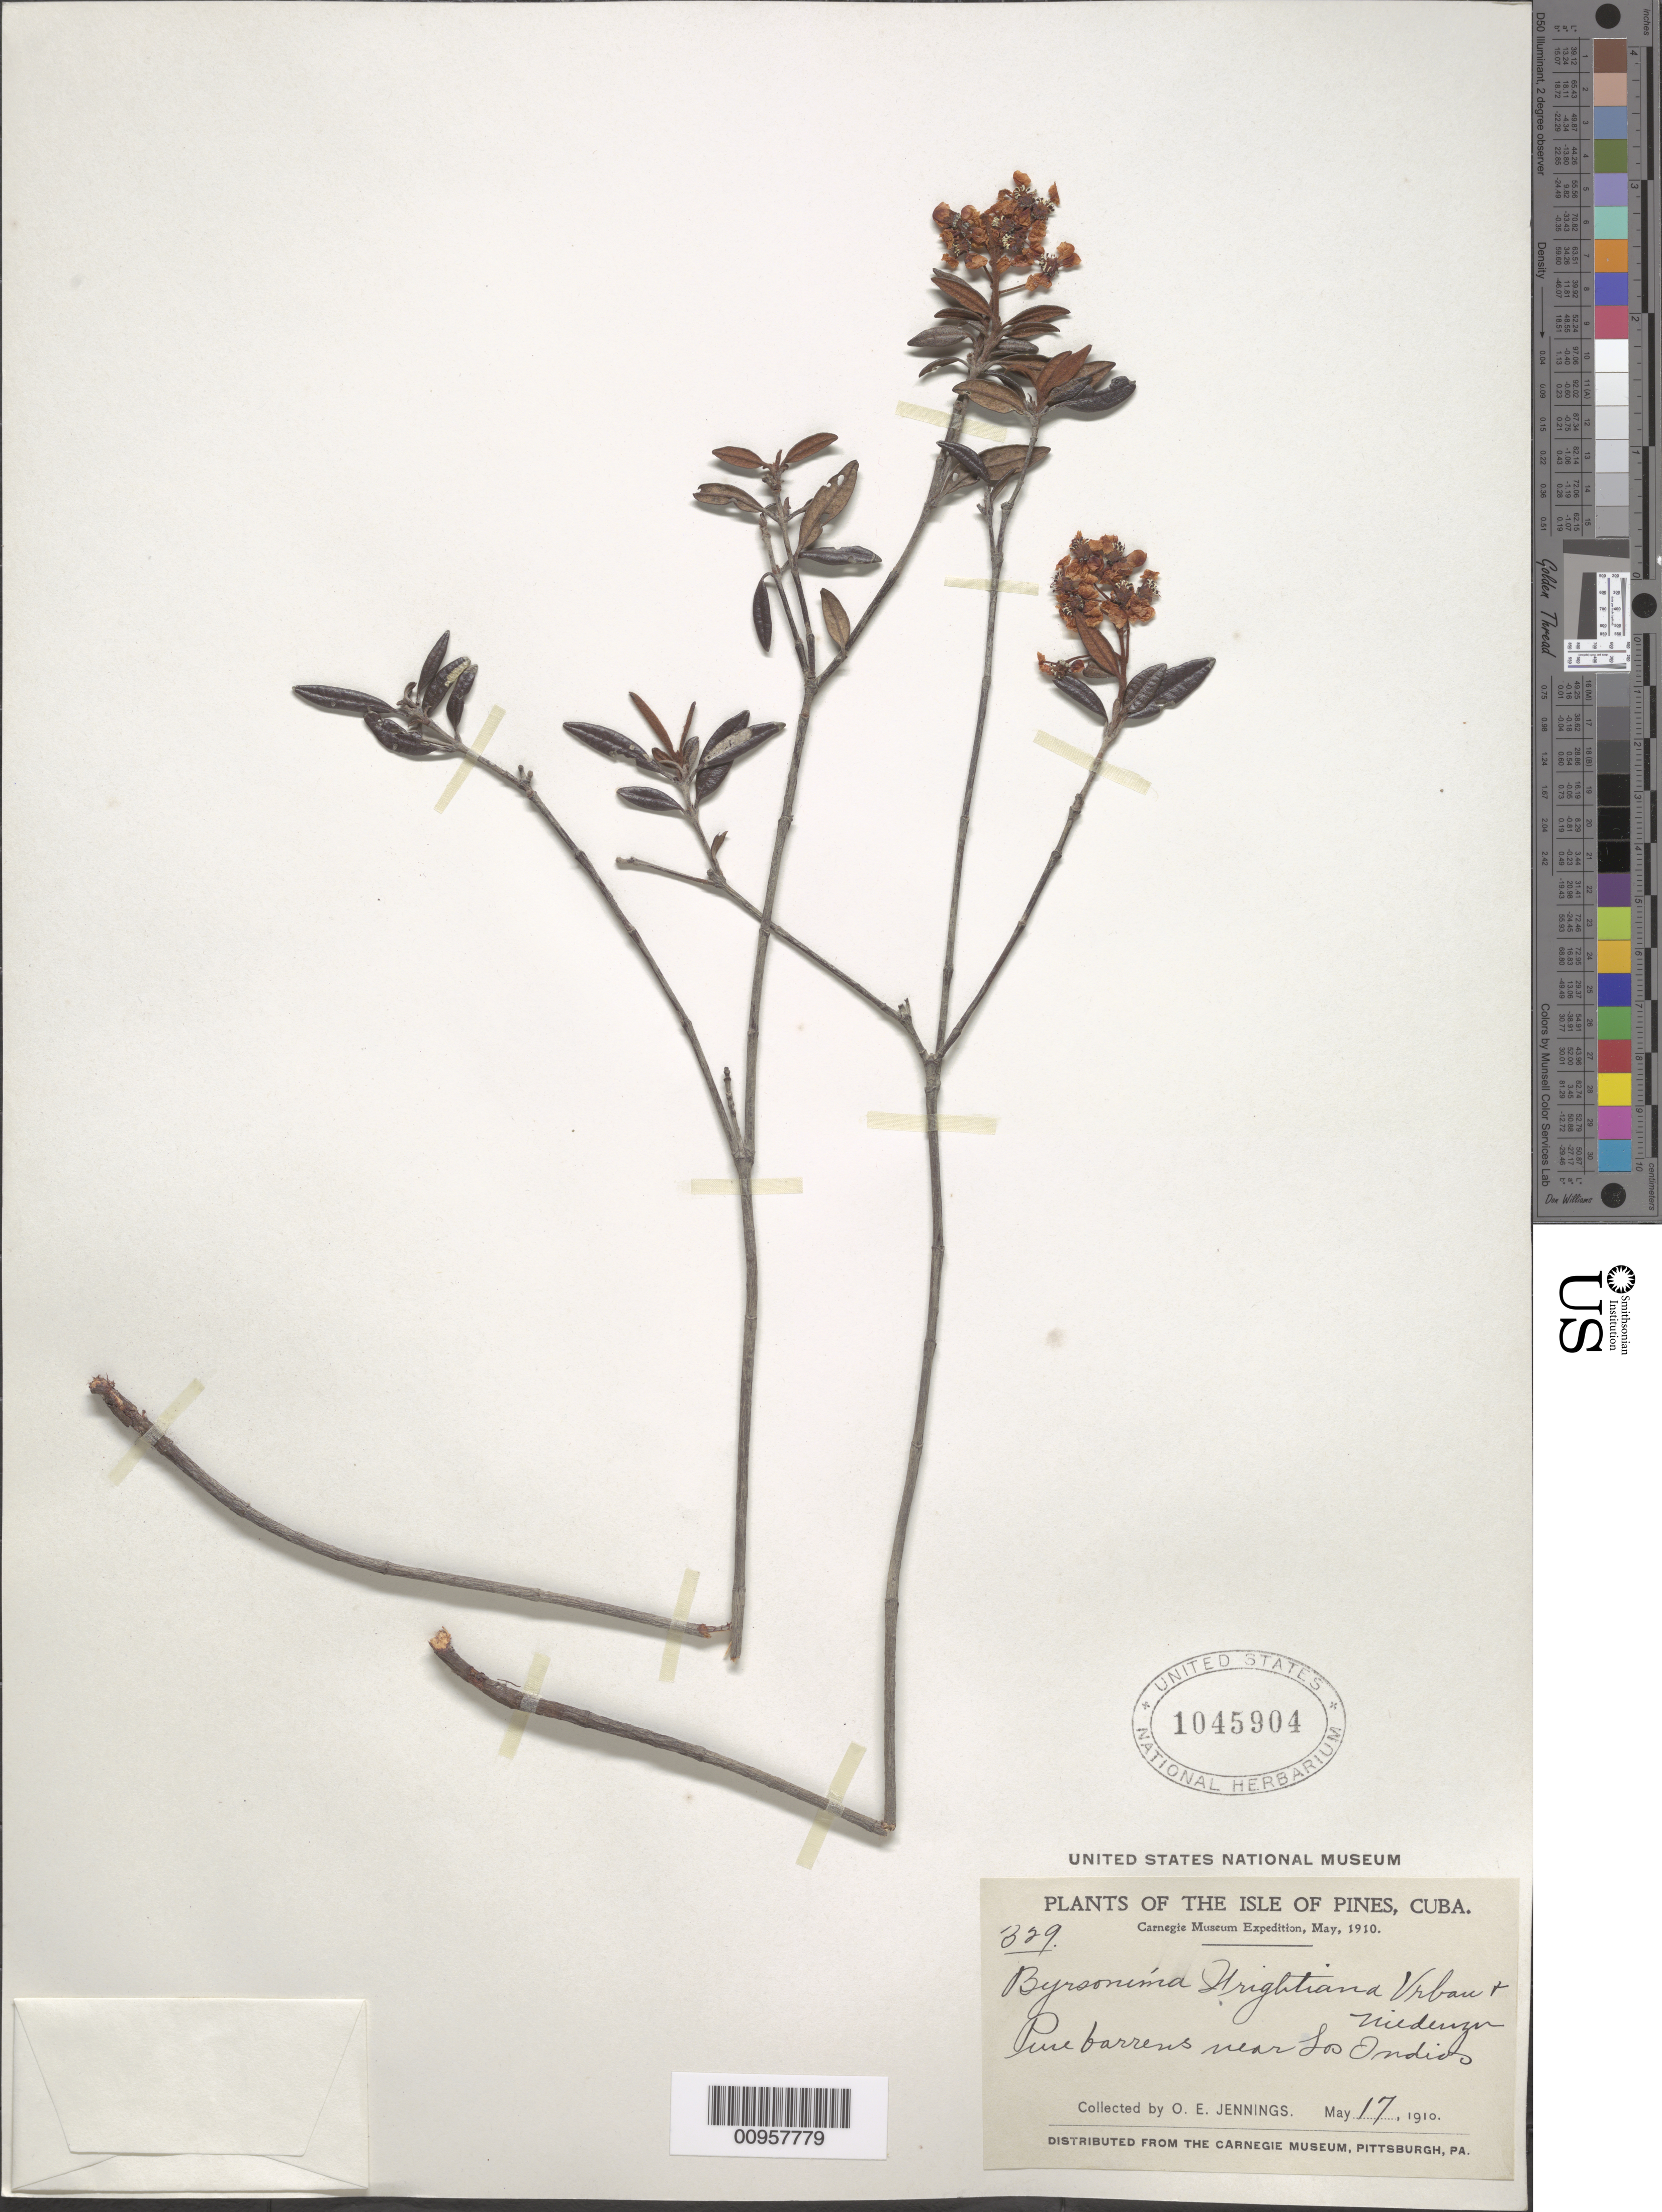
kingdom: Plantae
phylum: Tracheophyta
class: Magnoliopsida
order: Malpighiales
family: Malpighiaceae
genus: Byrsonima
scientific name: Byrsonima pinetorum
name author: C. Wright in Griseb.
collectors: O. E. Jennings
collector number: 329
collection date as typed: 17 May 1910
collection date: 1910-05-17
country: Cuba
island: Isla de la Juventud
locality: Isle of Pines, Near Los Indios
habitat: Pine barrens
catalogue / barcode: US 1045904